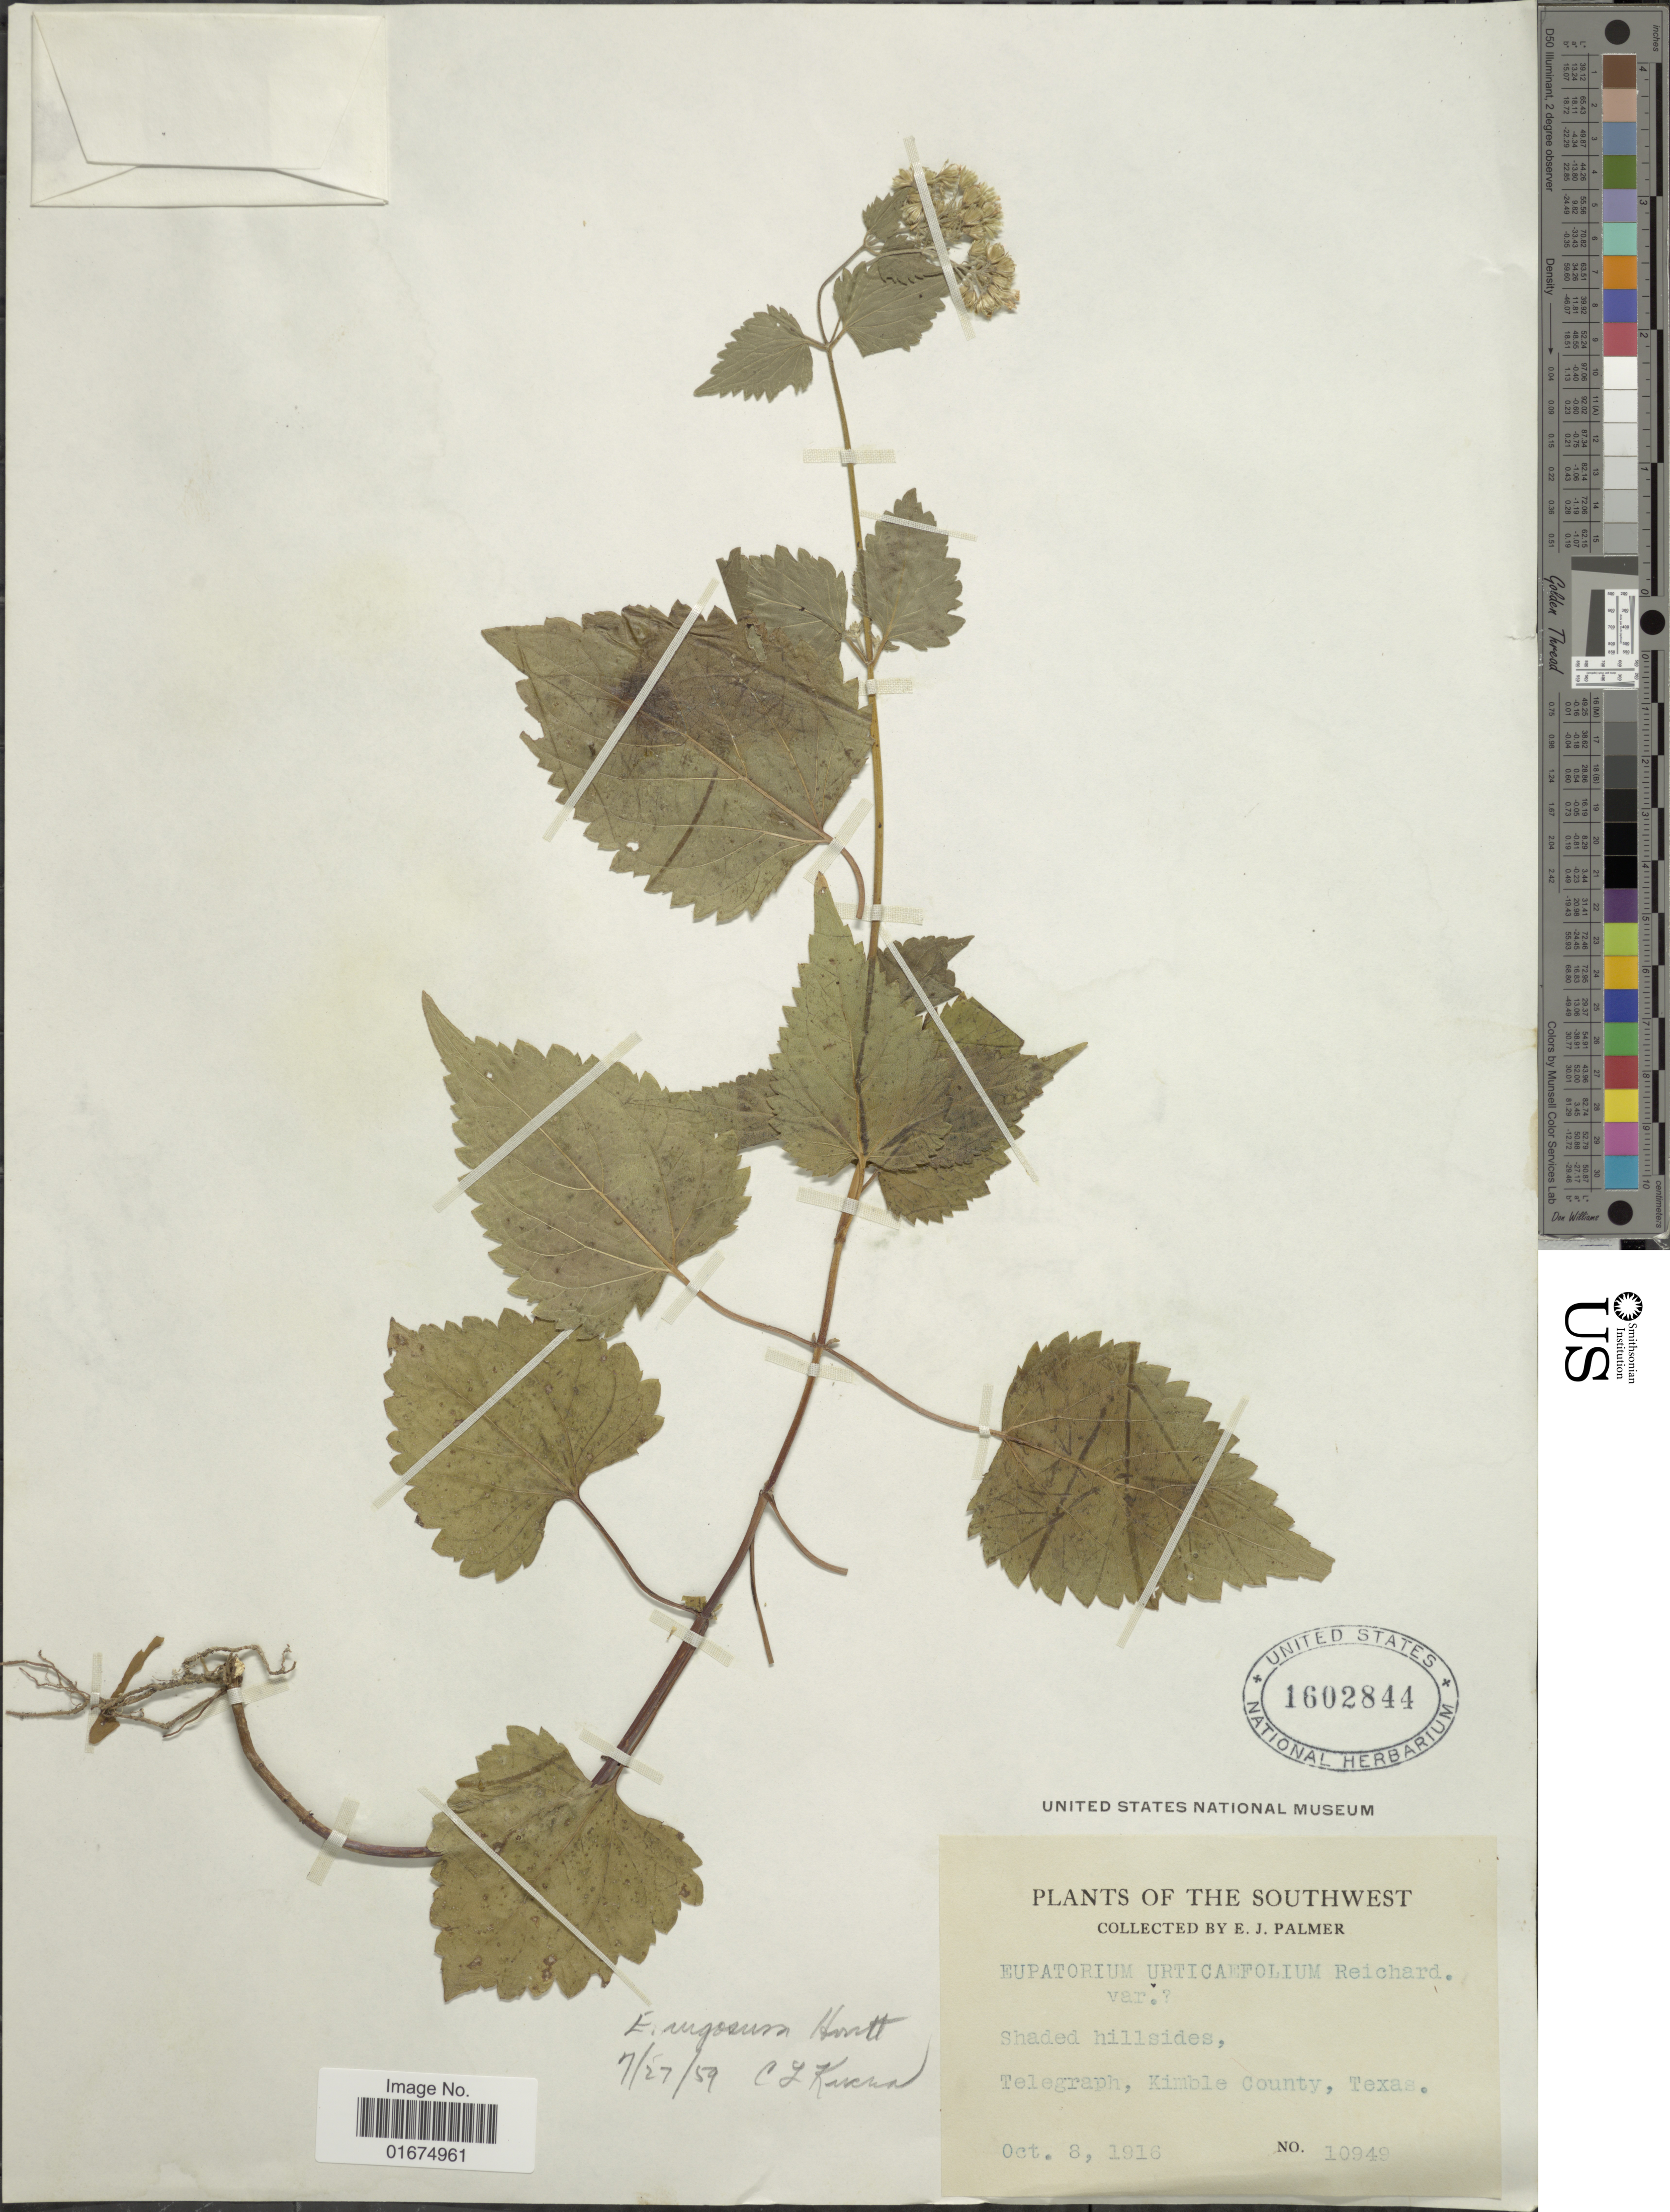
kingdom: Plantae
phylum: Tracheophyta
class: Magnoliopsida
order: Asterales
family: Asteraceae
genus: Ageratina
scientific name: Ageratina altissima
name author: (L.) R.M. King & H. Rob.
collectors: E. J. Palmer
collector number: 10949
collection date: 1916-10-08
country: United States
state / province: Texas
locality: The Southwest, Shaded hillsides, Telegraph, Kimble County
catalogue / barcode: US 1602844